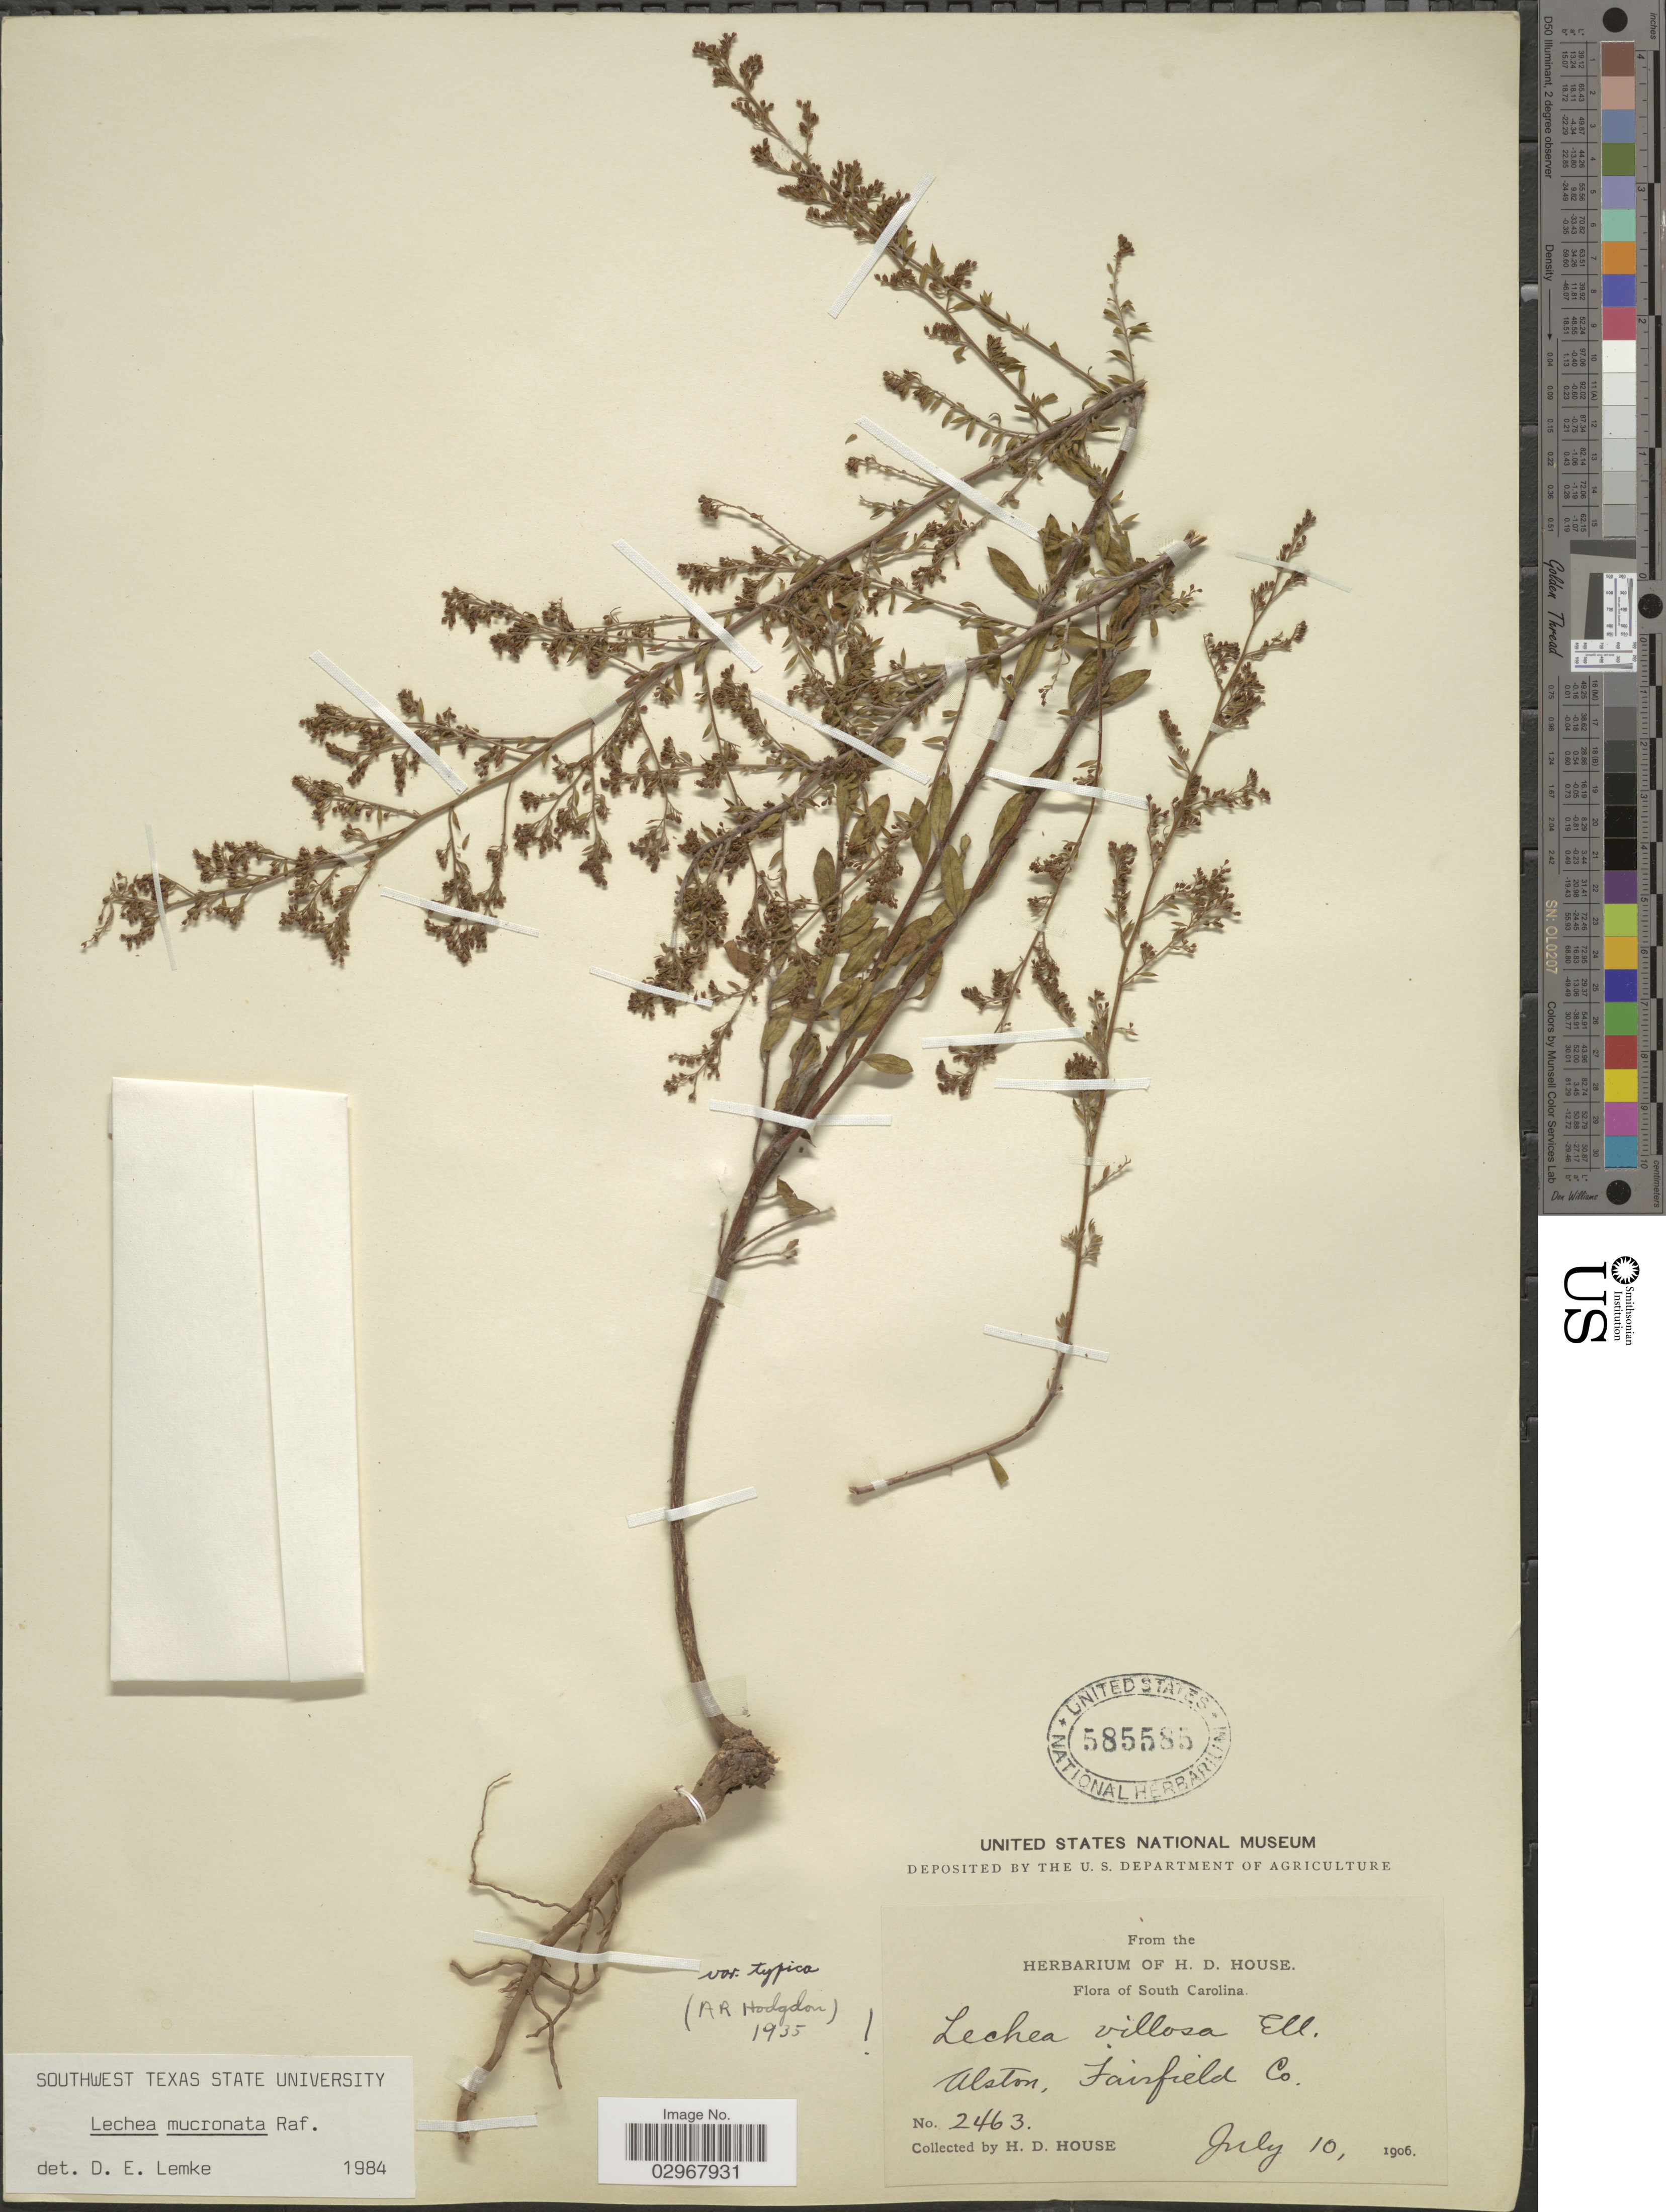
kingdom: Plantae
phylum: Tracheophyta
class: Magnoliopsida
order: Malvales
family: Cistaceae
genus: Lechea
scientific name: Lechea mucronata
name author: Raf.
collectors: H. D. House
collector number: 2463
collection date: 1906-07-10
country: United States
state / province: South Carolina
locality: Alston, Fairfield Co.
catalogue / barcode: US 585585